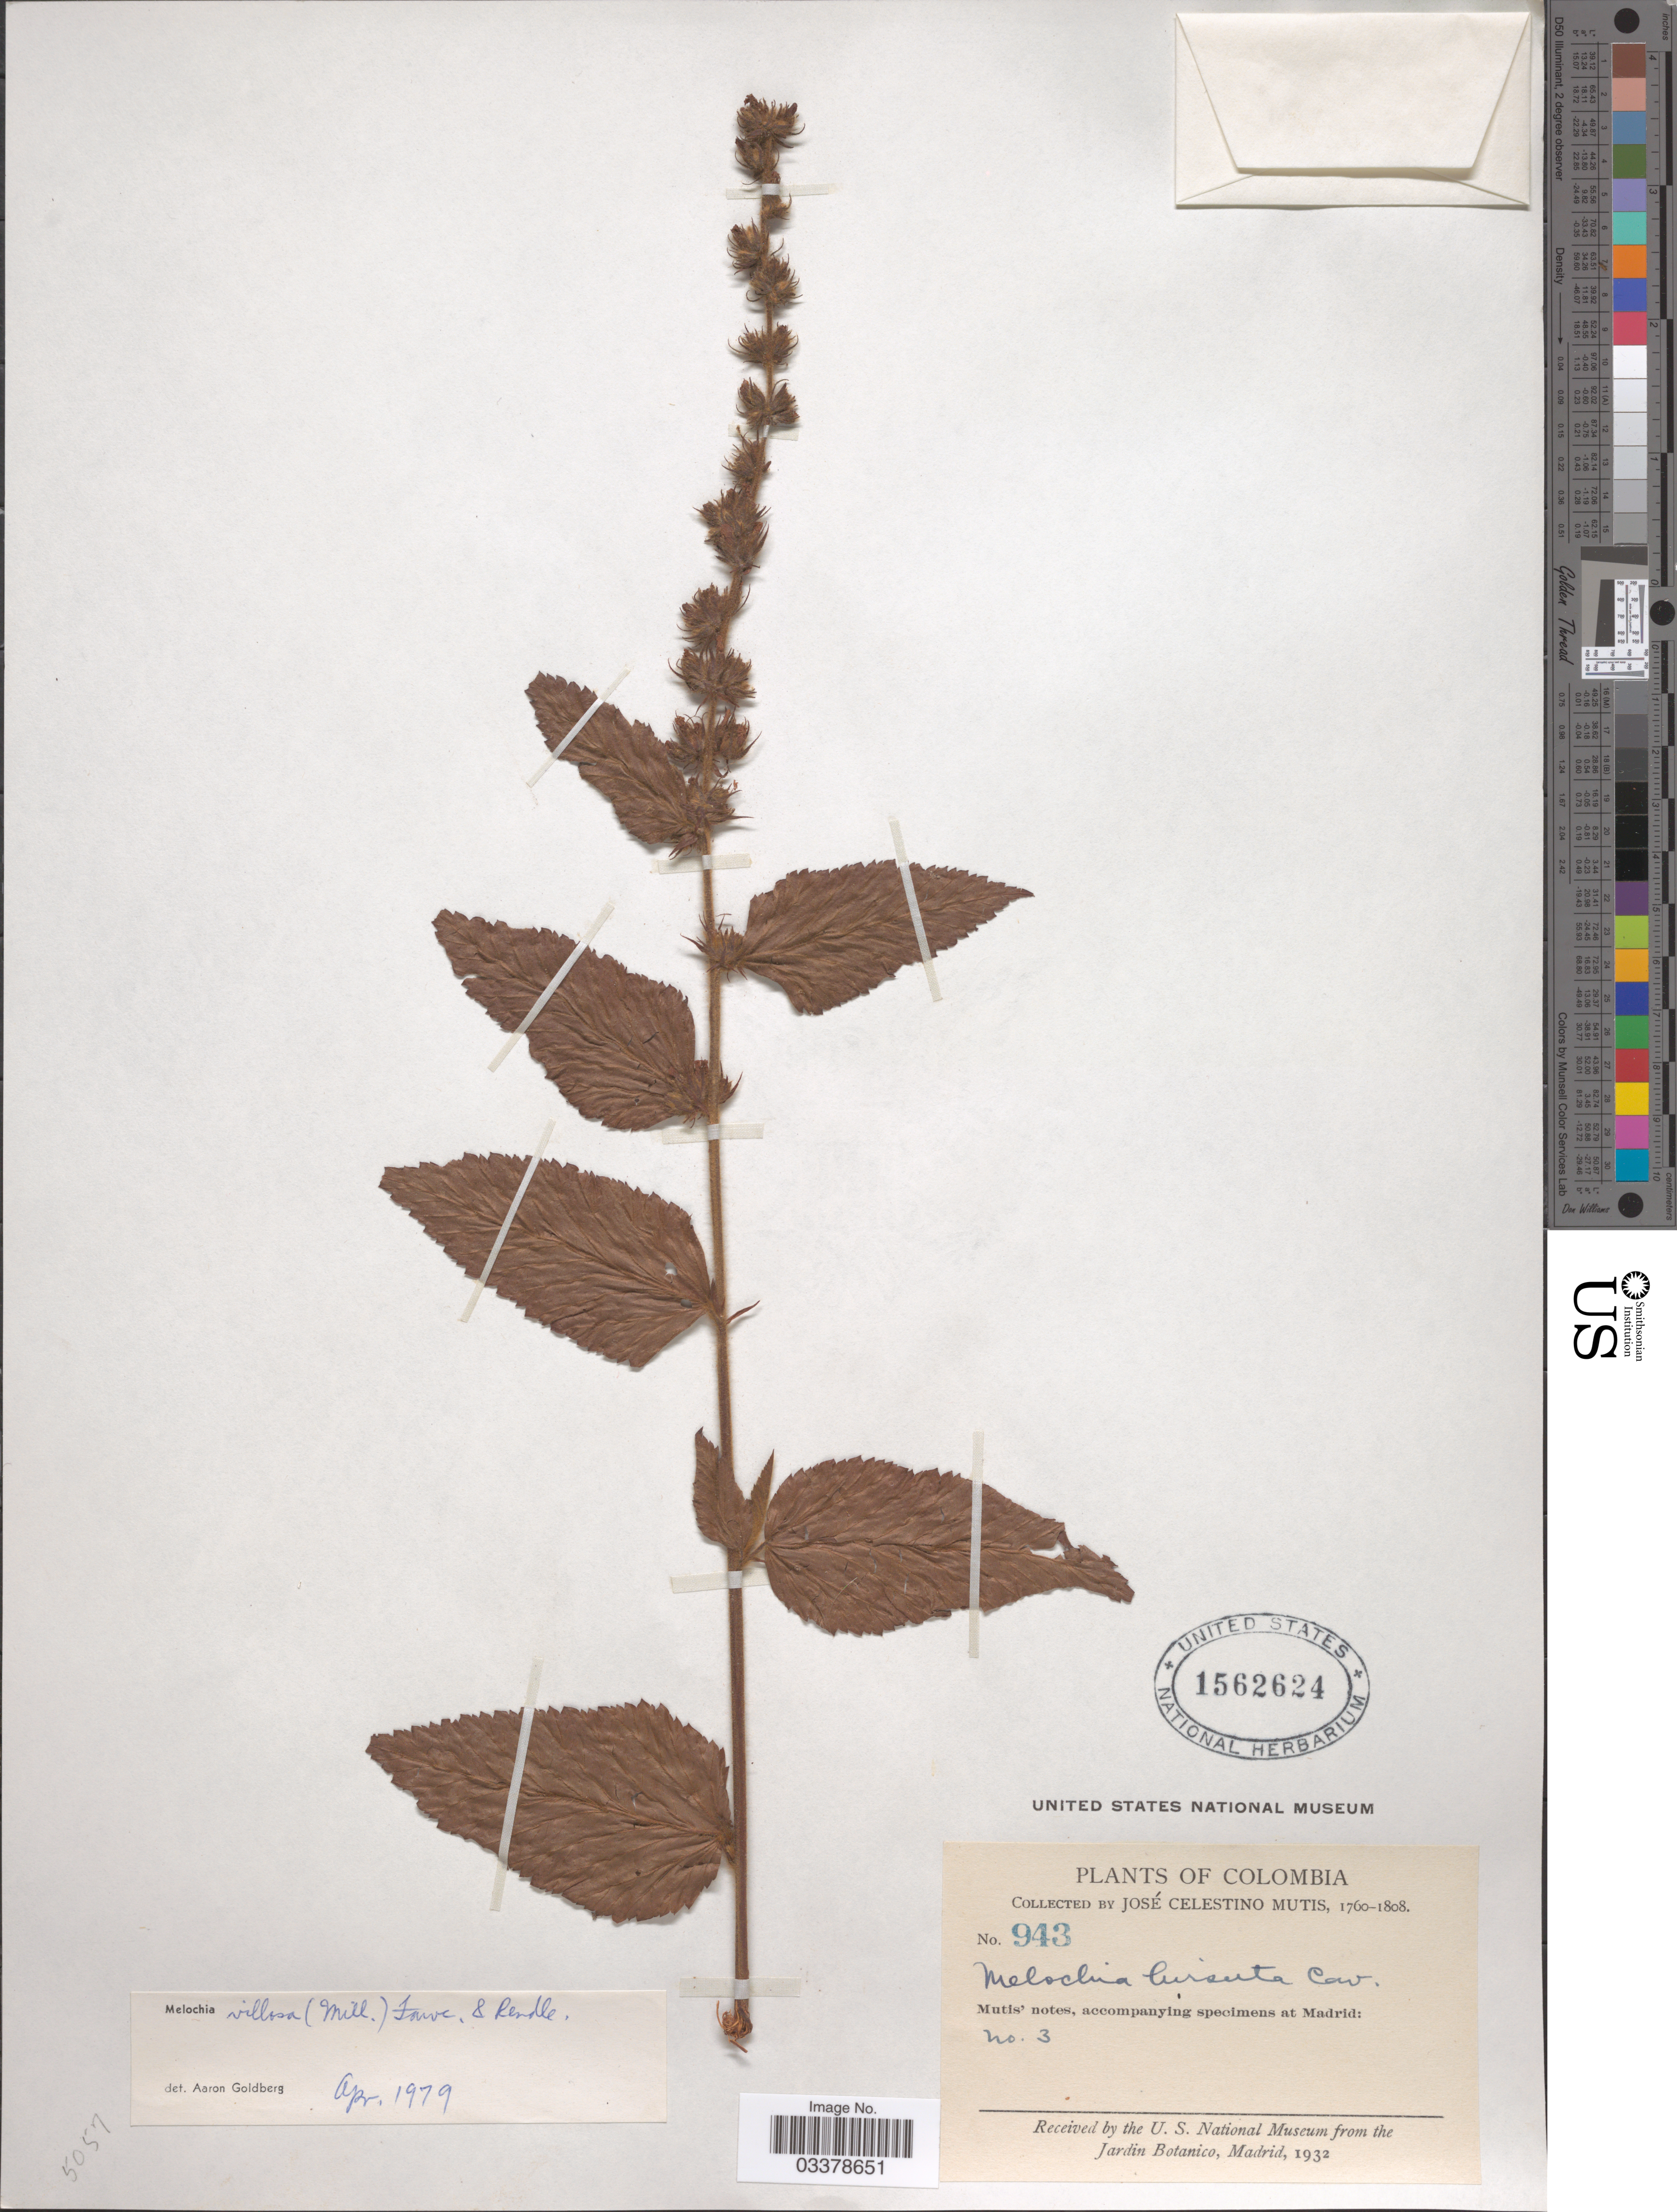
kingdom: Plantae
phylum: Tracheophyta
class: Magnoliopsida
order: Malvales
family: Malvaceae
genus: Melochia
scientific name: Melochia spicata var. spicata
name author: (L.) Fryxell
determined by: Dorr, L. J., (BOT), Smithsonian Institution - National Museum of Natural History (UNITED STATES)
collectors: J. C. B. Mutis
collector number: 943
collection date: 1760/1808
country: Colombia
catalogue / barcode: US 1562624